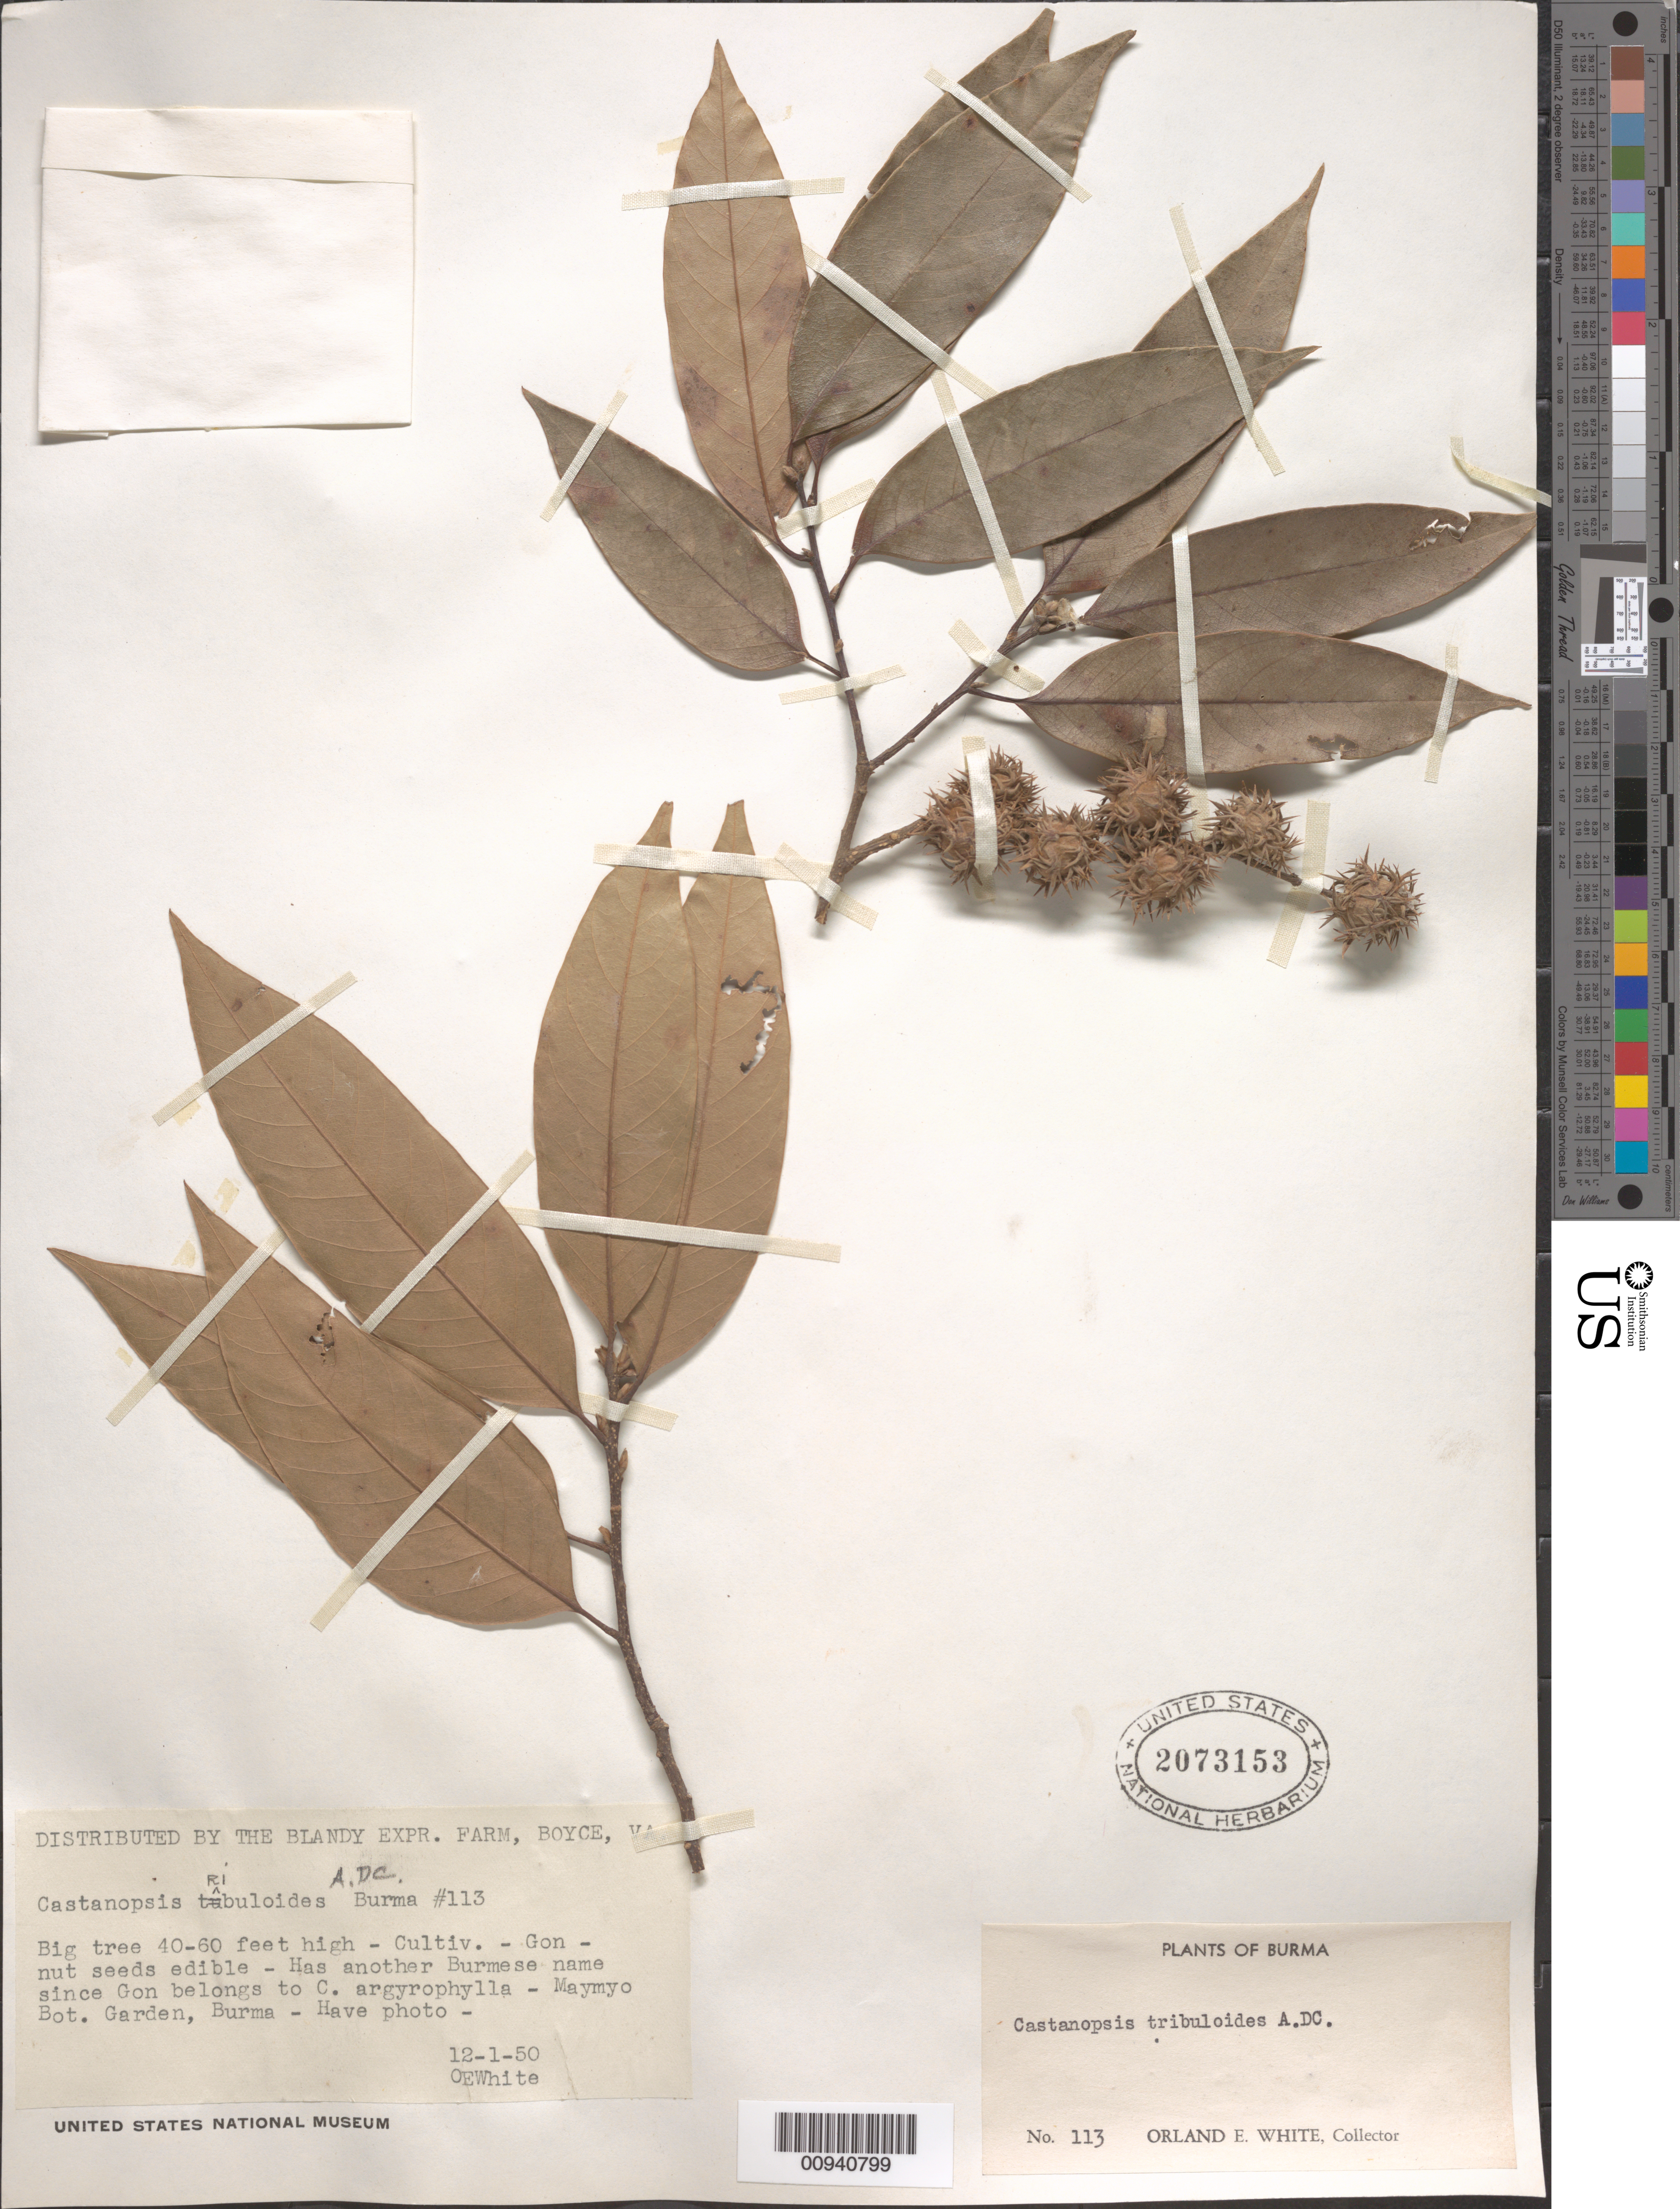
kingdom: Plantae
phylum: Tracheophyta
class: Magnoliopsida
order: Fagales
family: Fagaceae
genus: Castanopsis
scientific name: Castanopsis tribuloides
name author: (Sm.) A. DC.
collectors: O. E. White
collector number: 113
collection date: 1950-12-01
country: Myanmar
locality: Maynyo Bot. Garben, Burma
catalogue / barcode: US 2073153